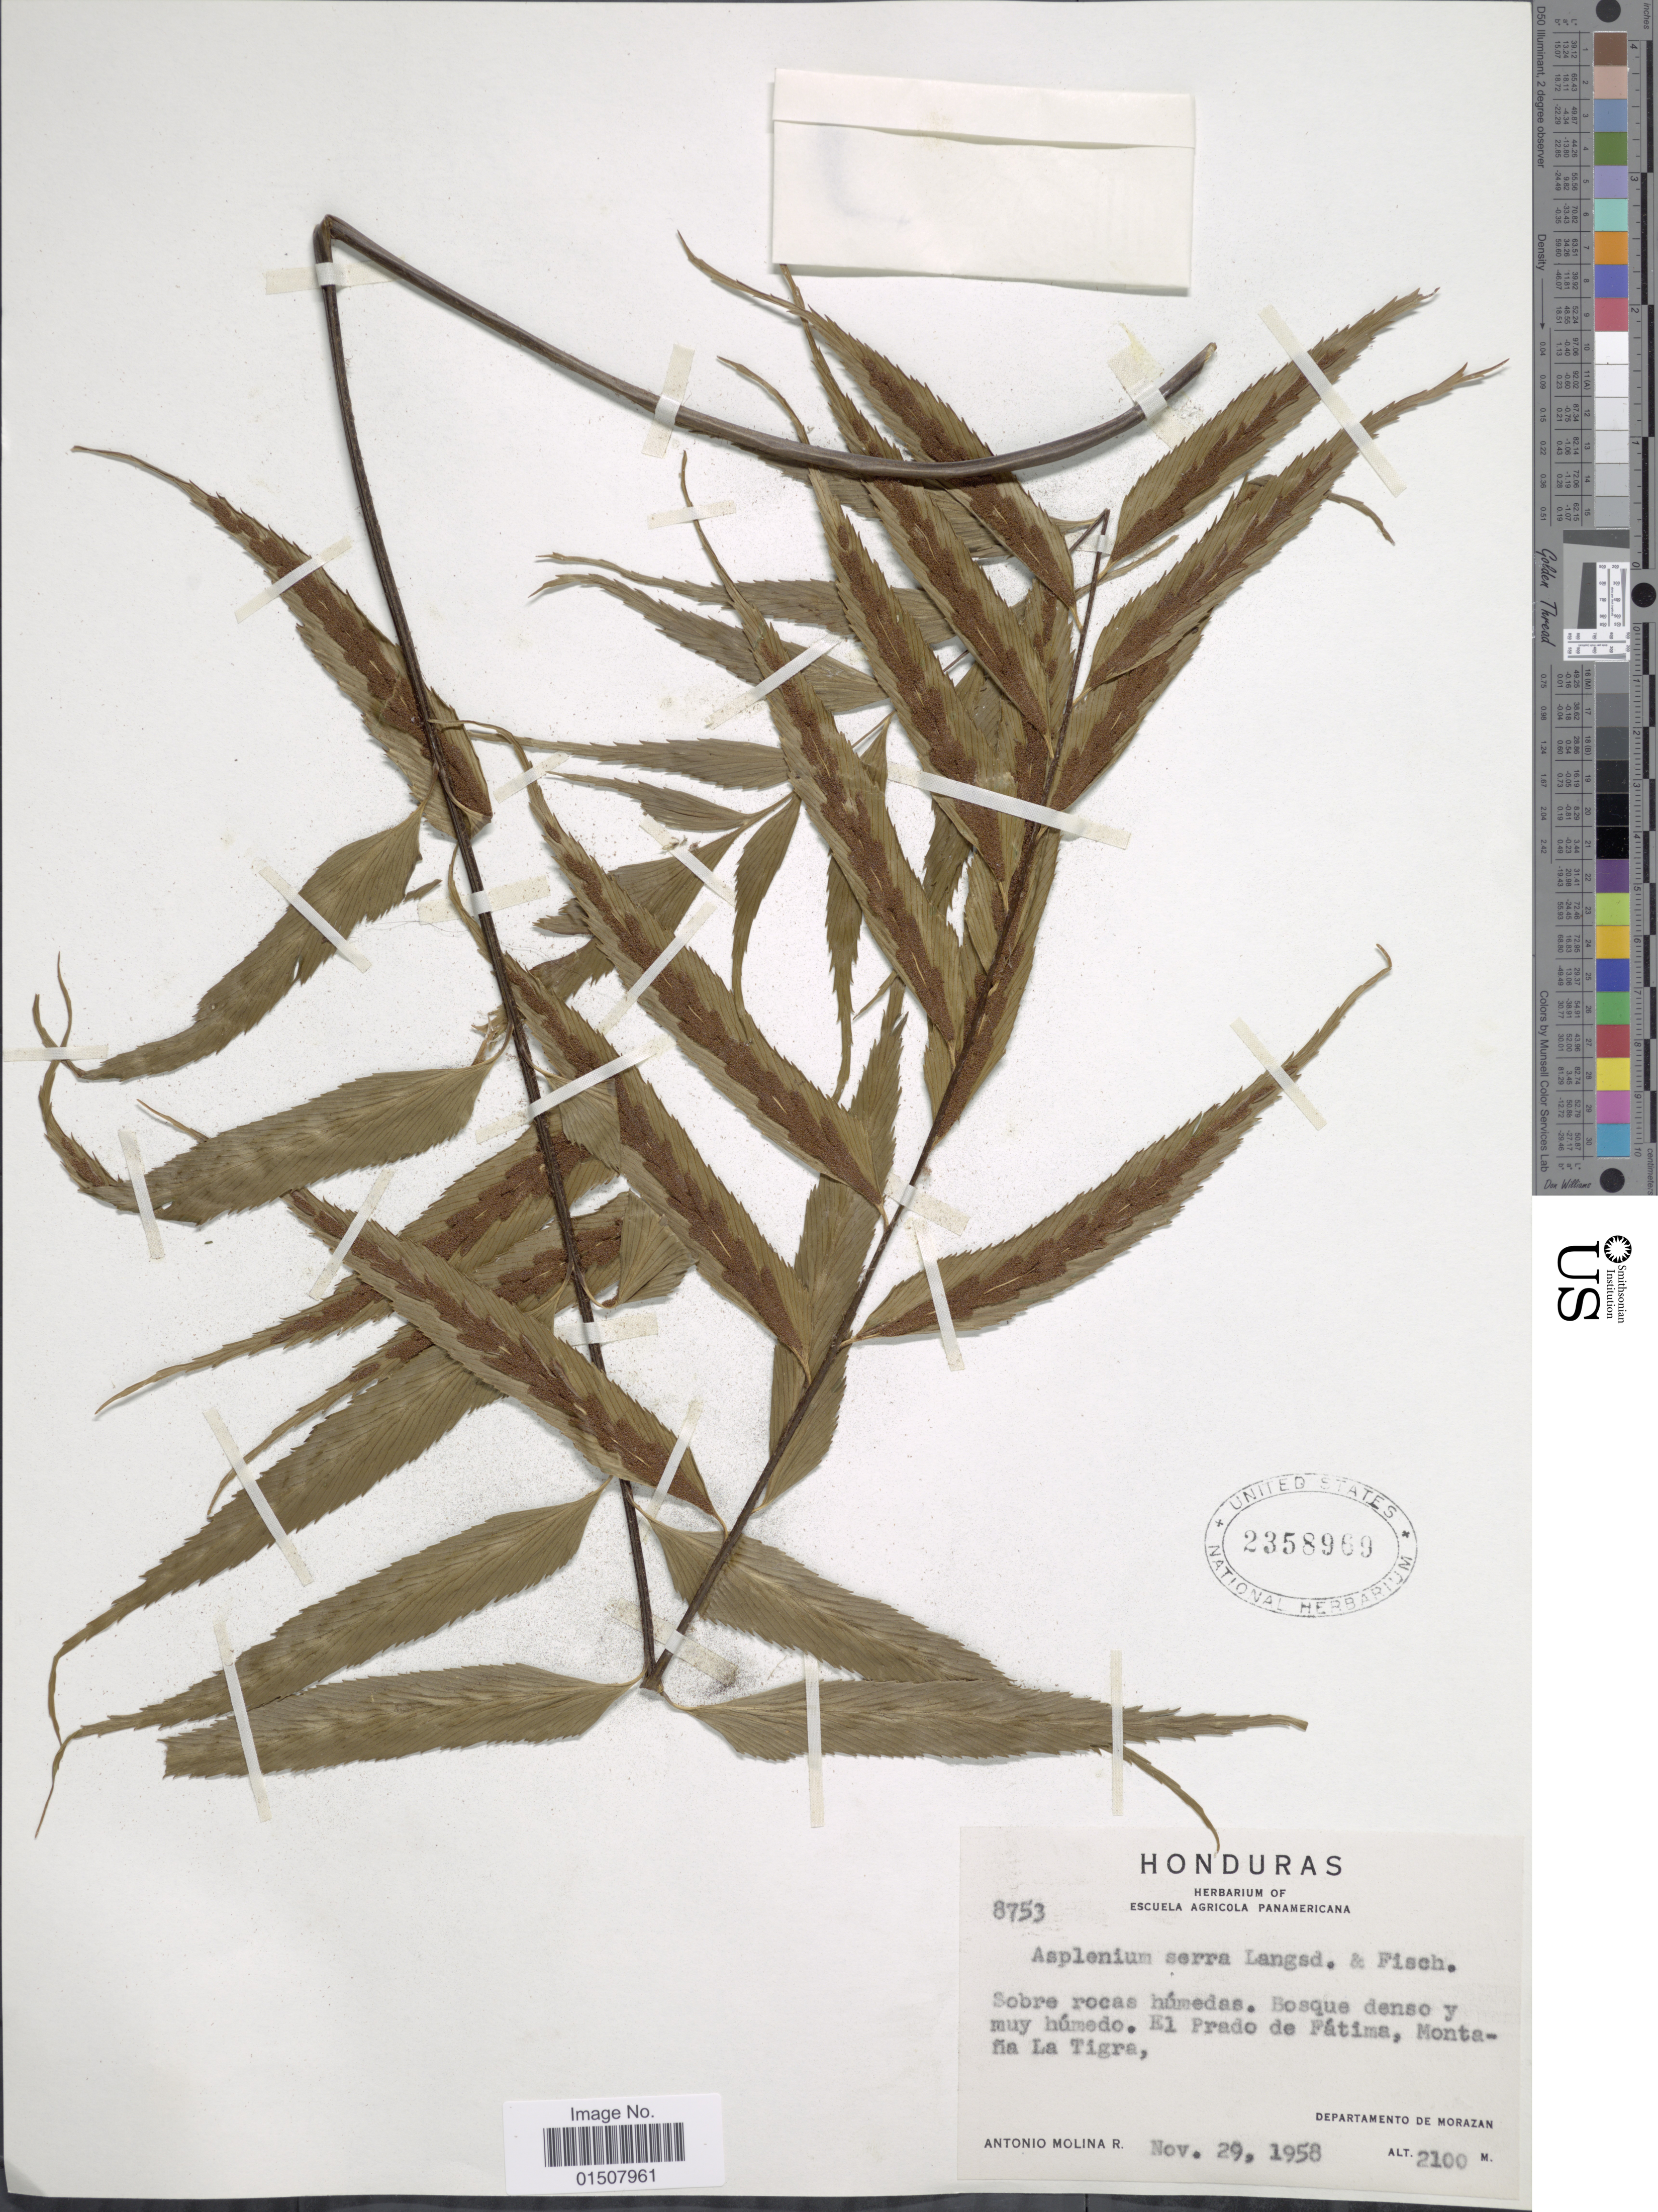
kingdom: Plantae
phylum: Tracheophyta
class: Polypodiopsida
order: Polypodiales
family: Aspleniaceae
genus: Asplenium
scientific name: Asplenium serra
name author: Langsd. & Fisch.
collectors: A. Molina R.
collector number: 8753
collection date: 1958-11-29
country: Honduras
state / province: Fco. Morazán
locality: Sobre rocas humedas, Bosque denso y muy humedo, El Prado de Fatima, Montana La Tigre, Departamento de Morazan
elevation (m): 2100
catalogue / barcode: US 2358969